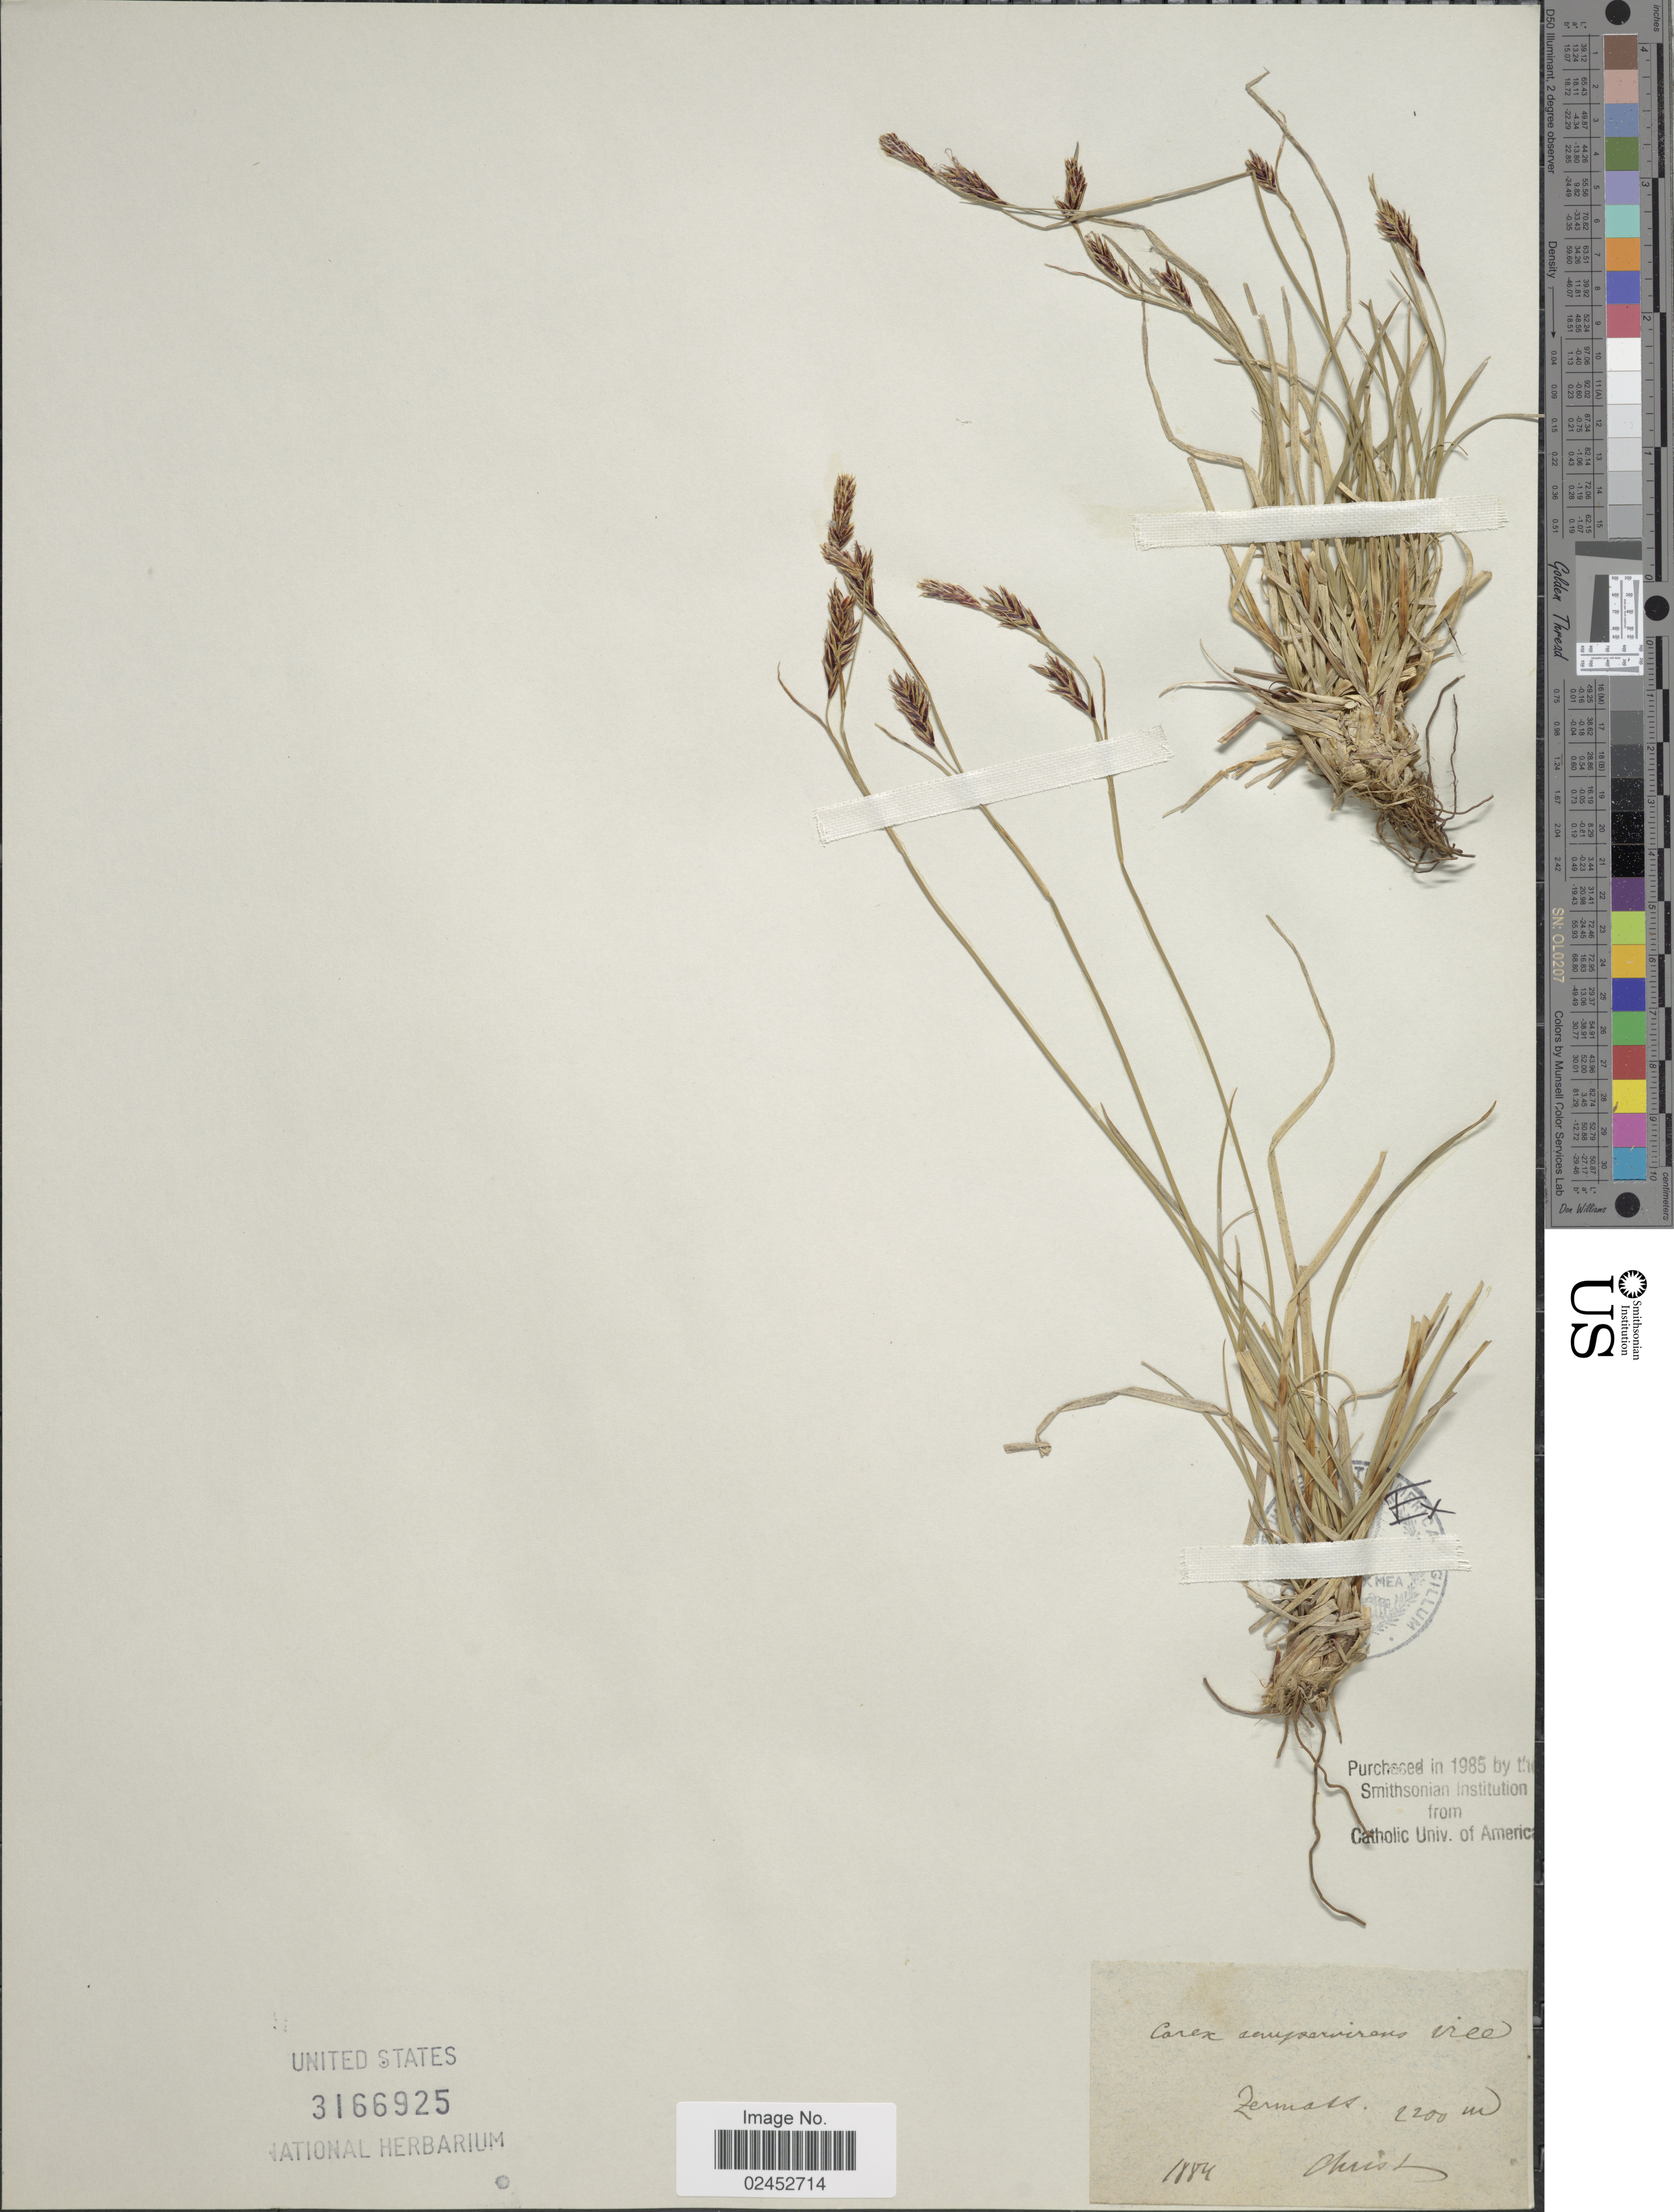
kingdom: Plantae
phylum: Tracheophyta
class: Liliopsida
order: Poales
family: Cyperaceae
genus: Carex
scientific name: Carex sempervirens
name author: Vill.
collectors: Christ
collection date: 1884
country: Switzerland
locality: Zermatt.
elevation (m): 2200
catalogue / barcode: US 3166925